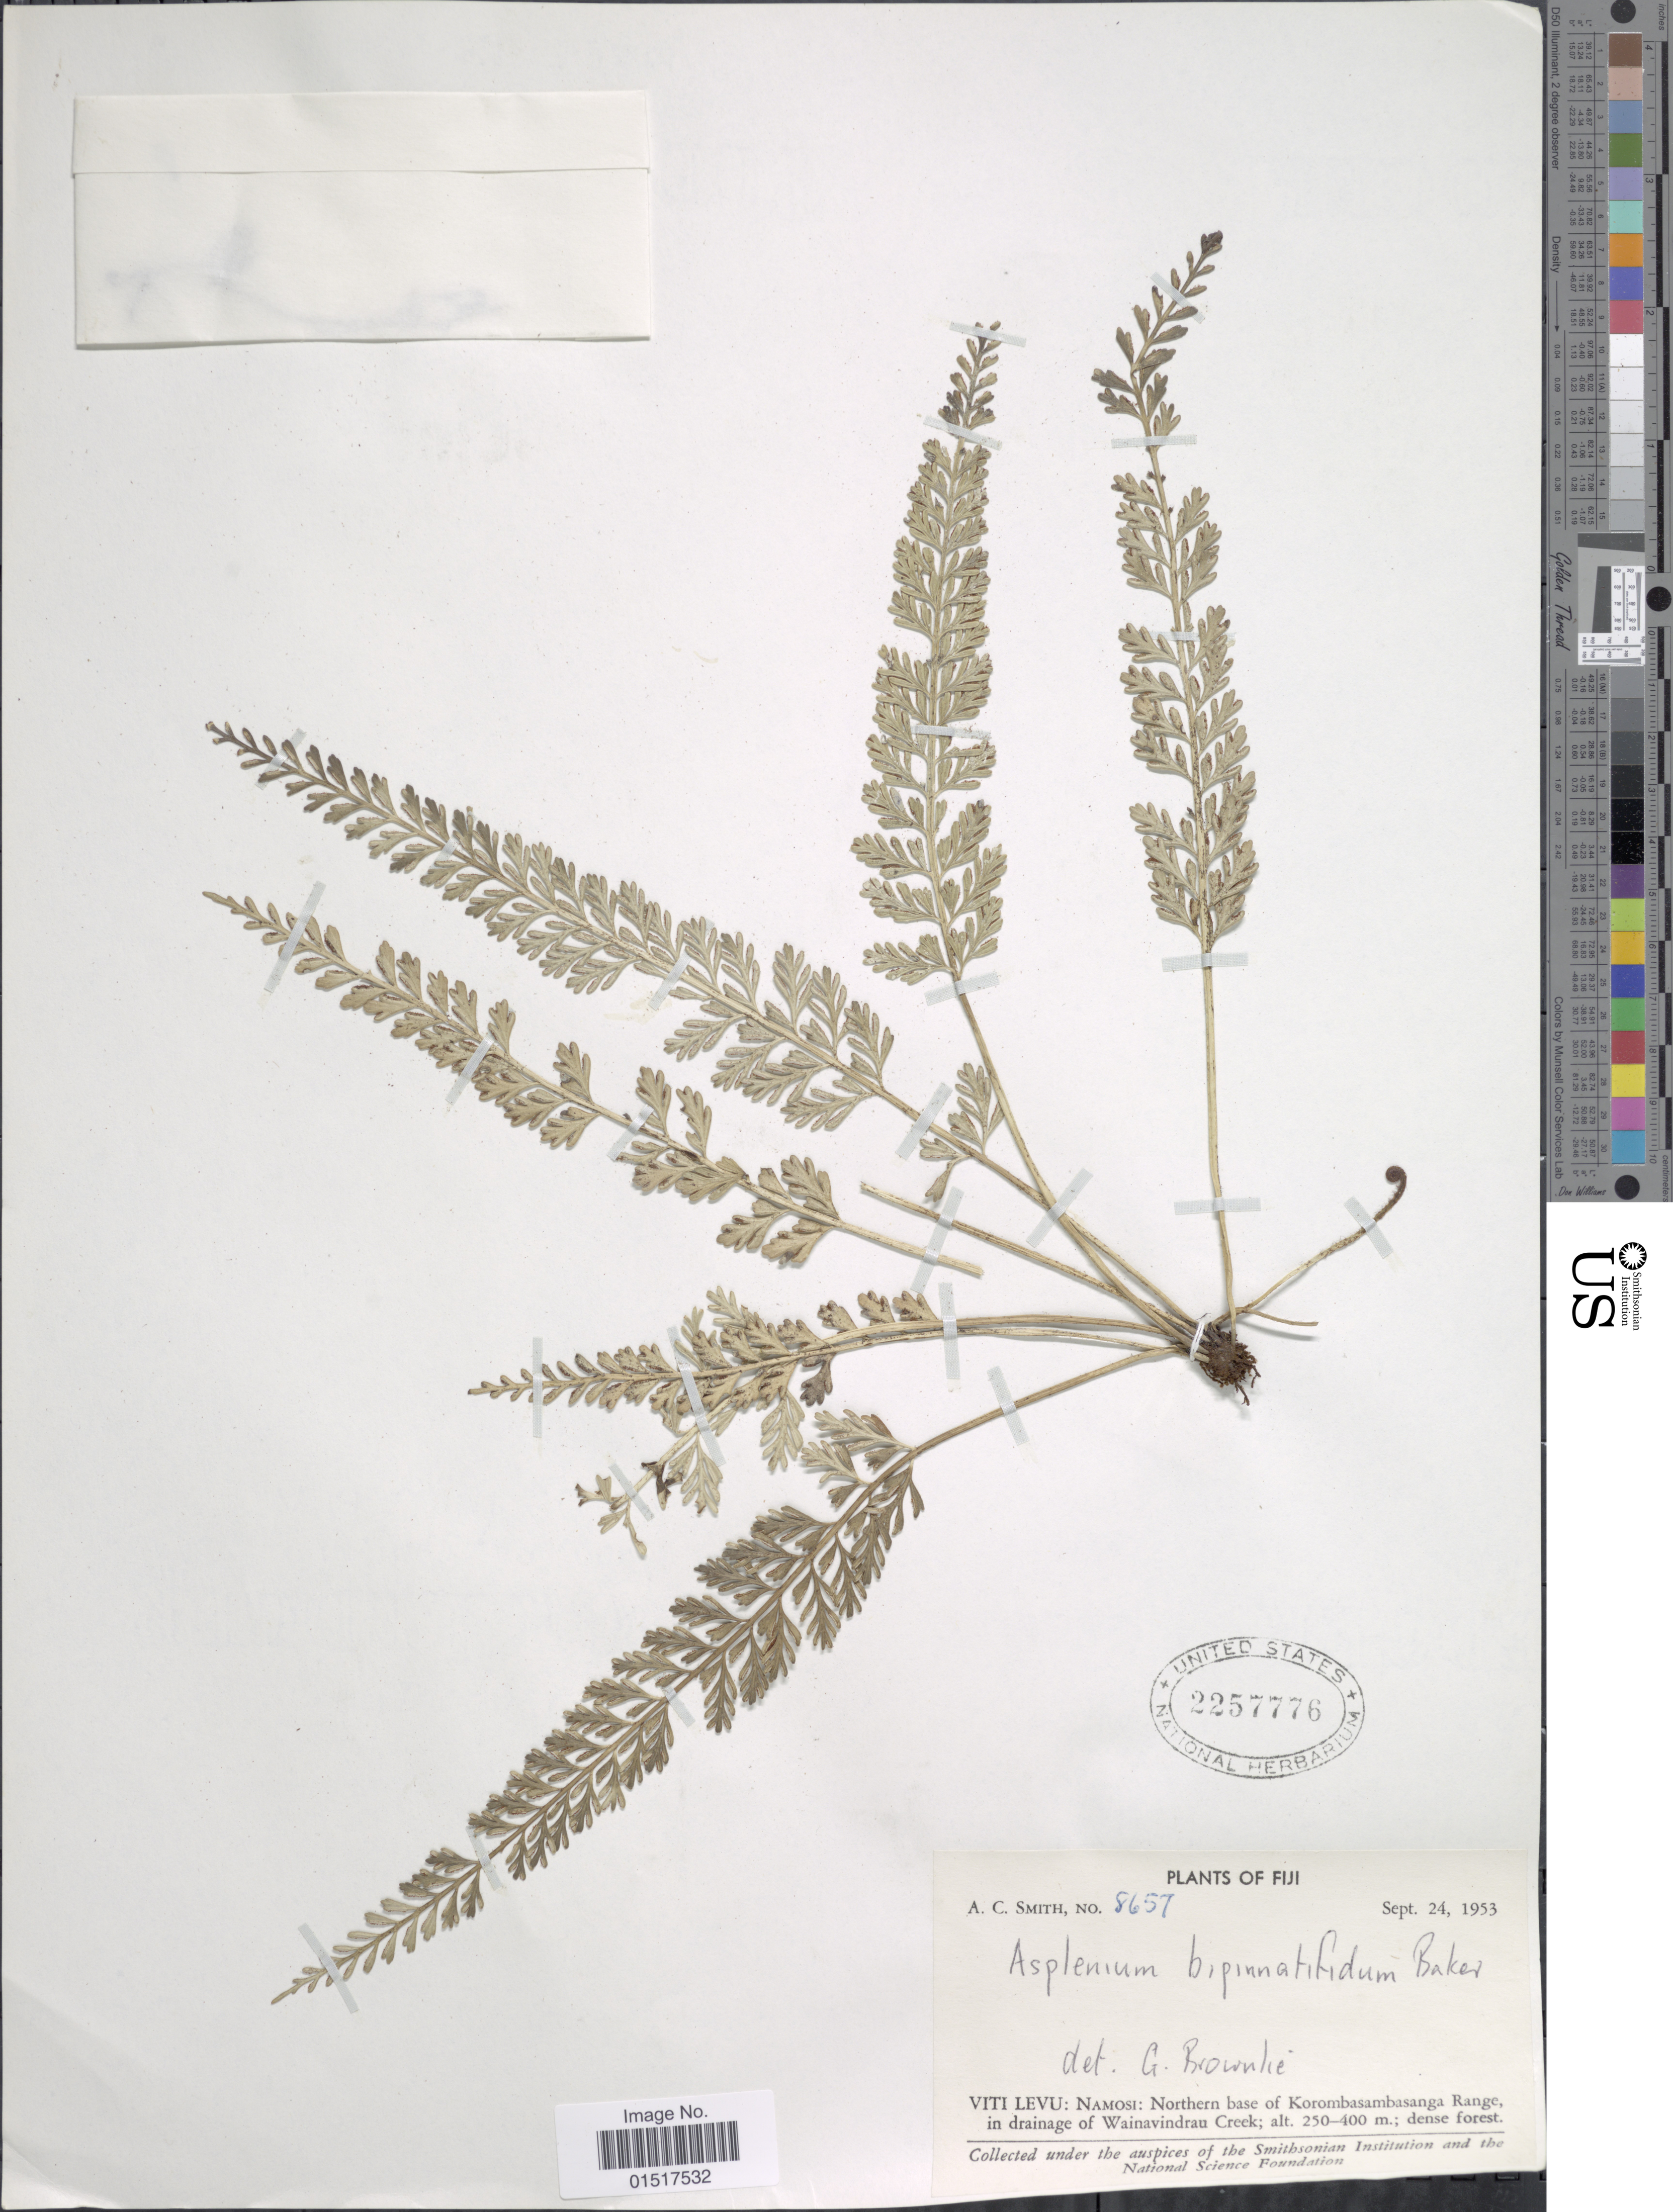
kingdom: Plantae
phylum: Tracheophyta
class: Polypodiopsida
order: Polypodiales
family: Aspleniaceae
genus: Asplenium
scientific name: Asplenium bipinnatifidum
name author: Baker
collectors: A. C. Smith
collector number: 8657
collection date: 1953-09-24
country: Fiji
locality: Viti Levu: Namosi: Northern base of Korombasambasanga Range, in drainage of Wainavindrau Creek.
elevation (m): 250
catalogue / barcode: US 2257776